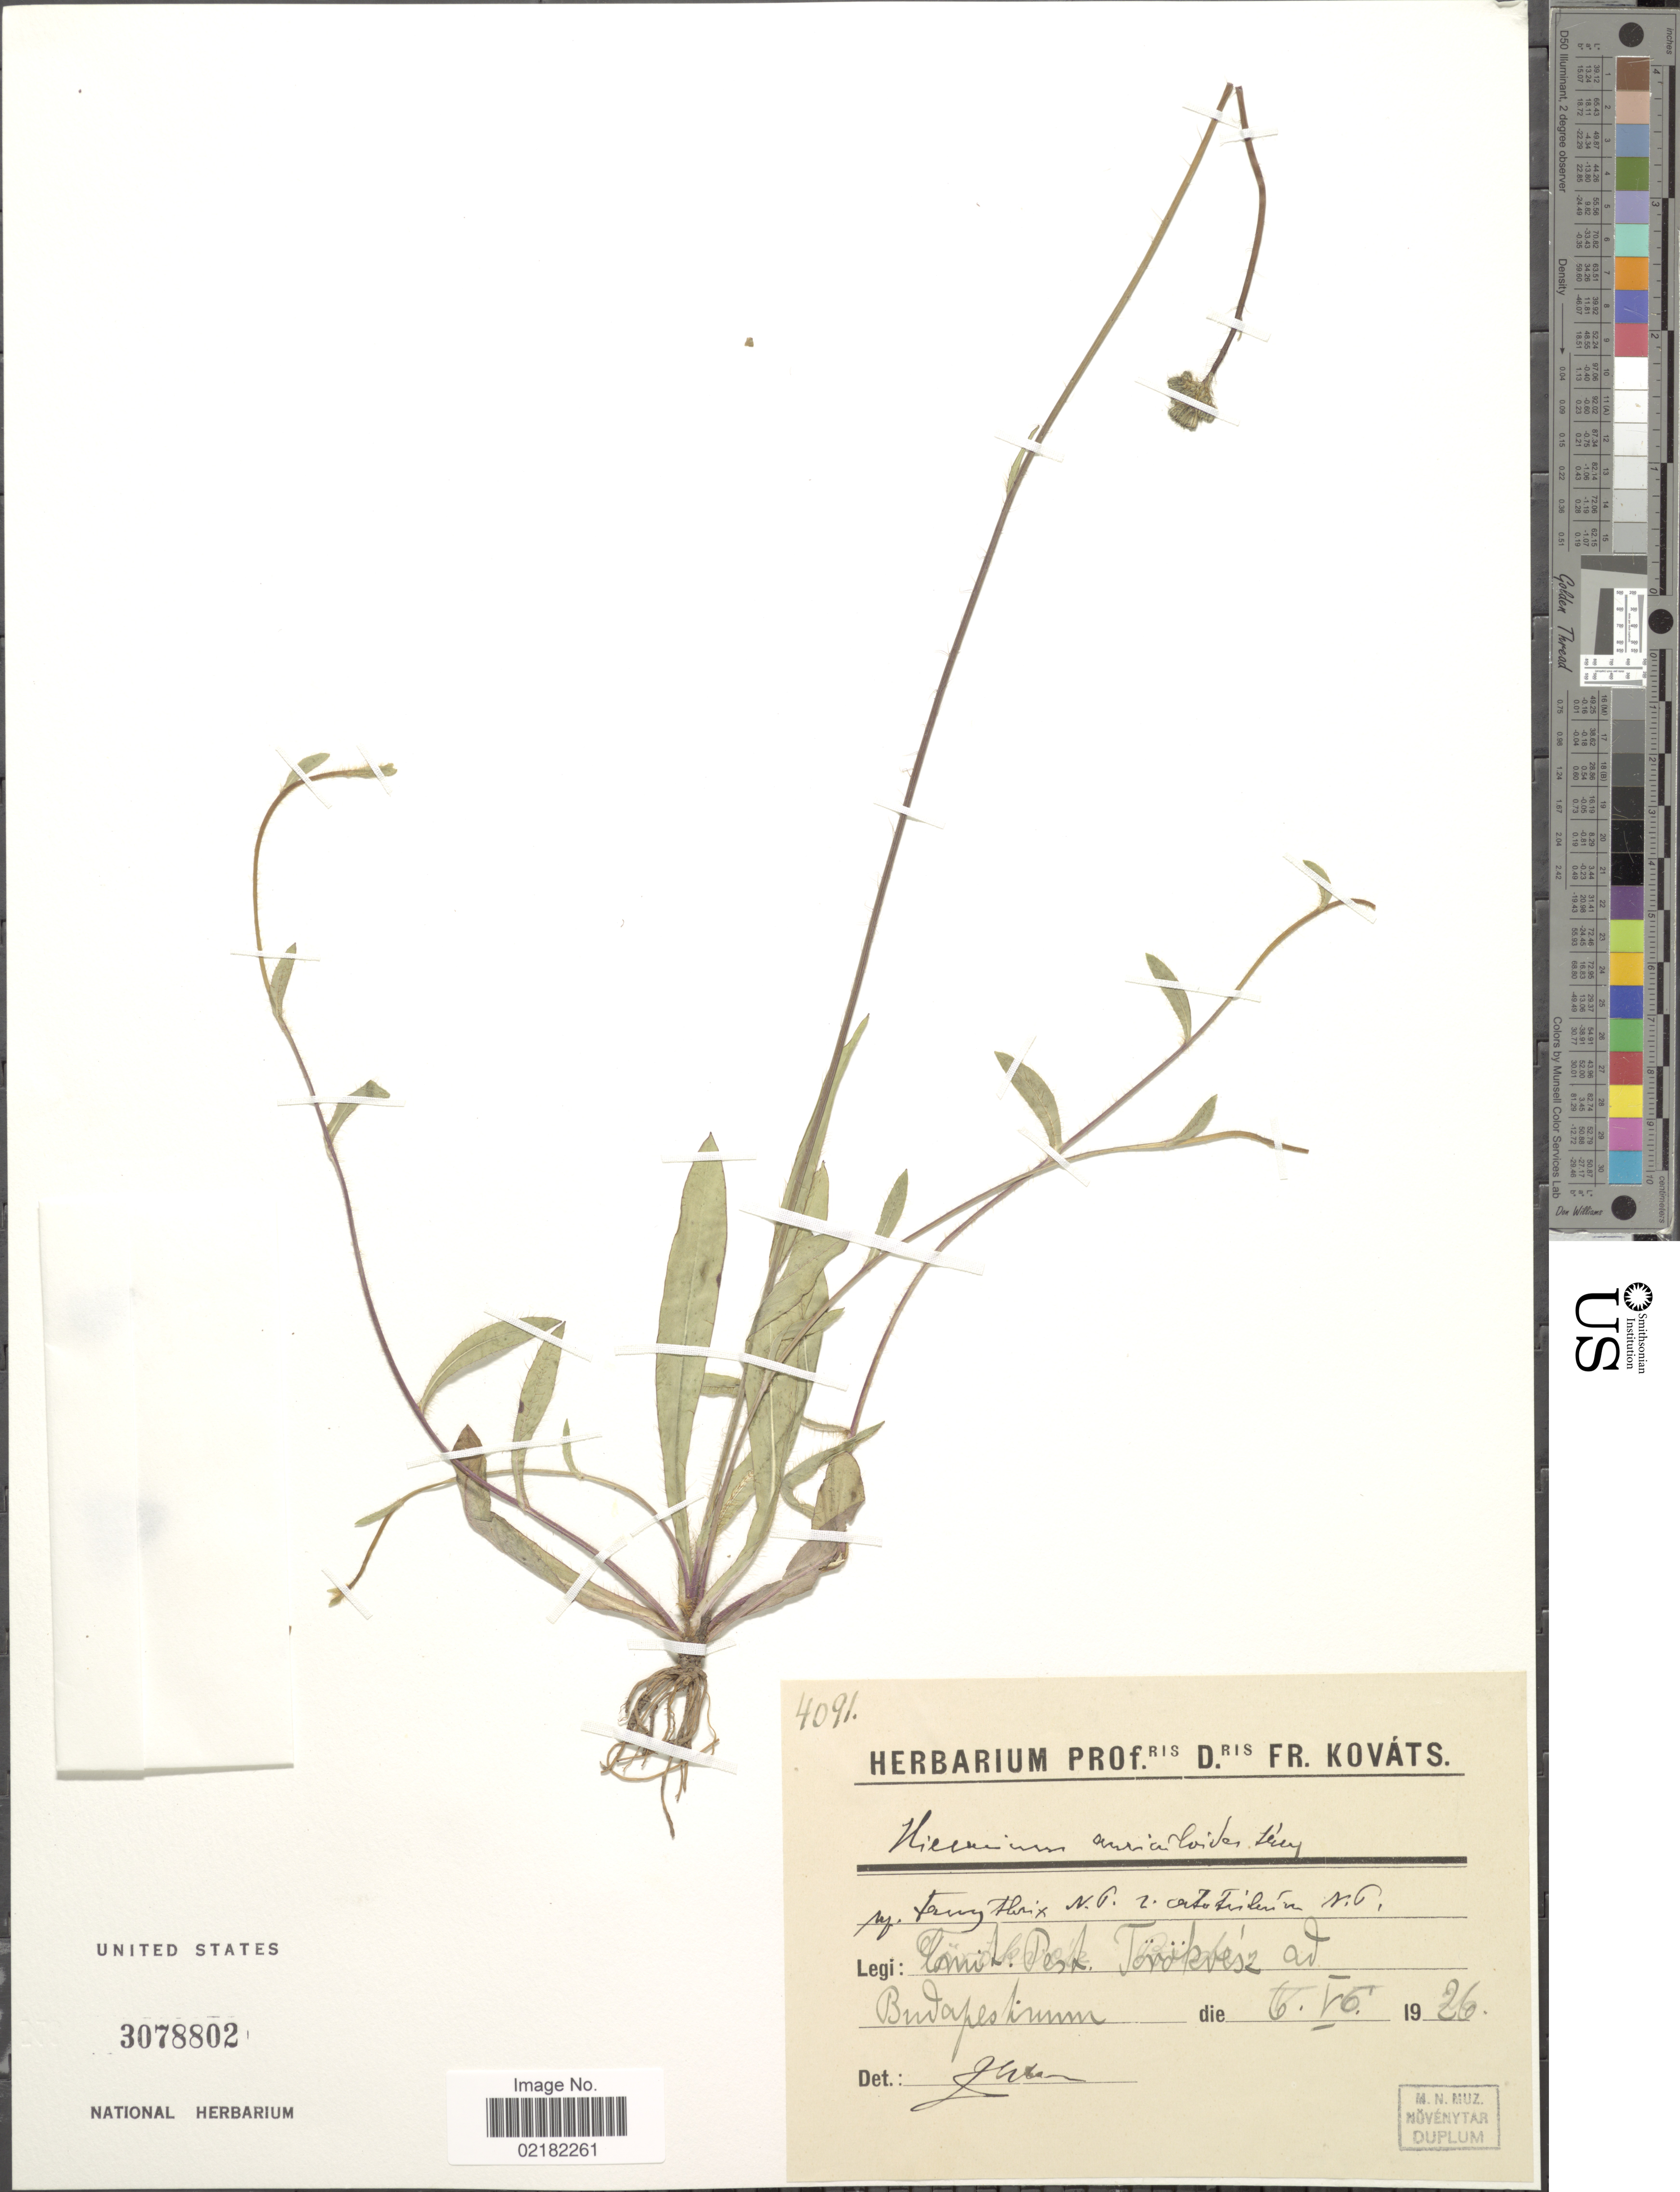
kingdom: Plantae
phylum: Tracheophyta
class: Magnoliopsida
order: Asterales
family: Asteraceae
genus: Pilosella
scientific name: Pilosella auriculoides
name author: (Láng) Arvet-Touvet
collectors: ex herb. Prof. D. Fr. Kovats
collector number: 4091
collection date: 1926-05-06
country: Hungary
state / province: Budapest, Capital District of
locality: Comit. Pest. Torokvesz ad Budapestium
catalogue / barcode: US 3078802